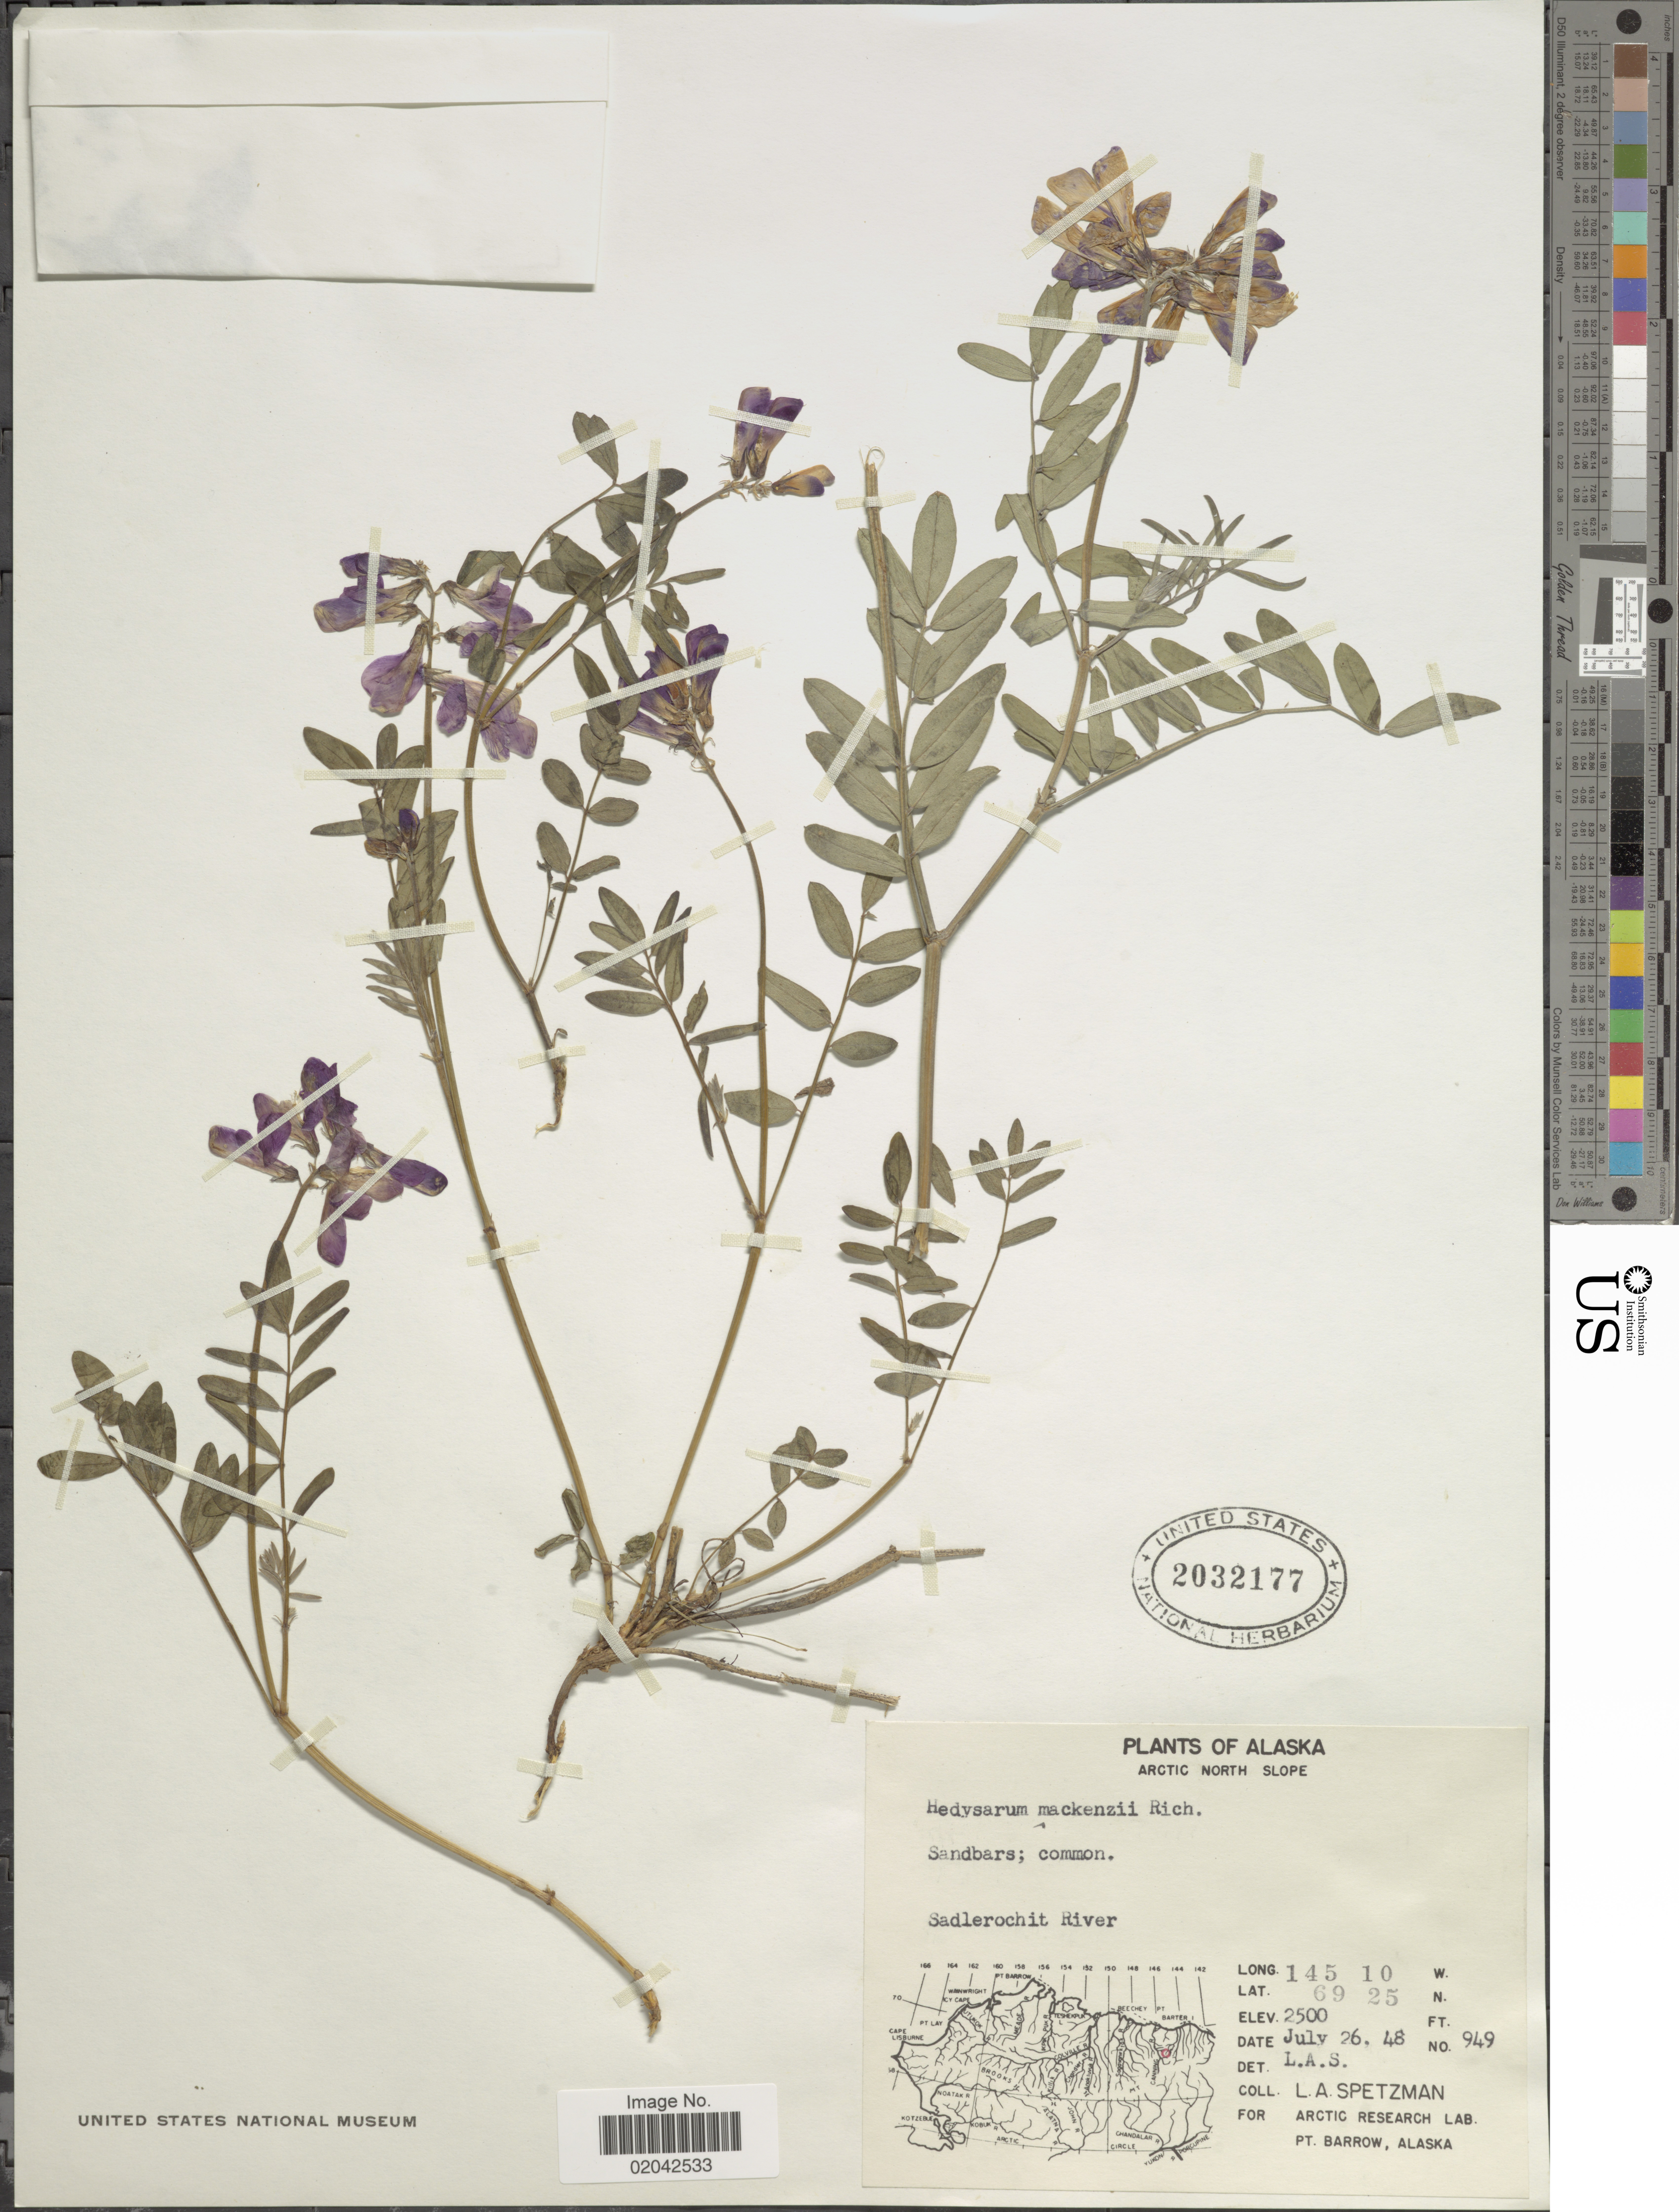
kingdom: Plantae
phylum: Tracheophyta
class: Magnoliopsida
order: Fabales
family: Fabaceae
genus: Hedysarum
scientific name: Hedysarum mackenziei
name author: Richardson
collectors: L. Spetzman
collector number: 949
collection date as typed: Transcribed d/m/y: 26/7/48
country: United States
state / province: Alaska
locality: Arctic north slope, Sadlerochit River.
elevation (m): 762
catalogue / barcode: US 2032177